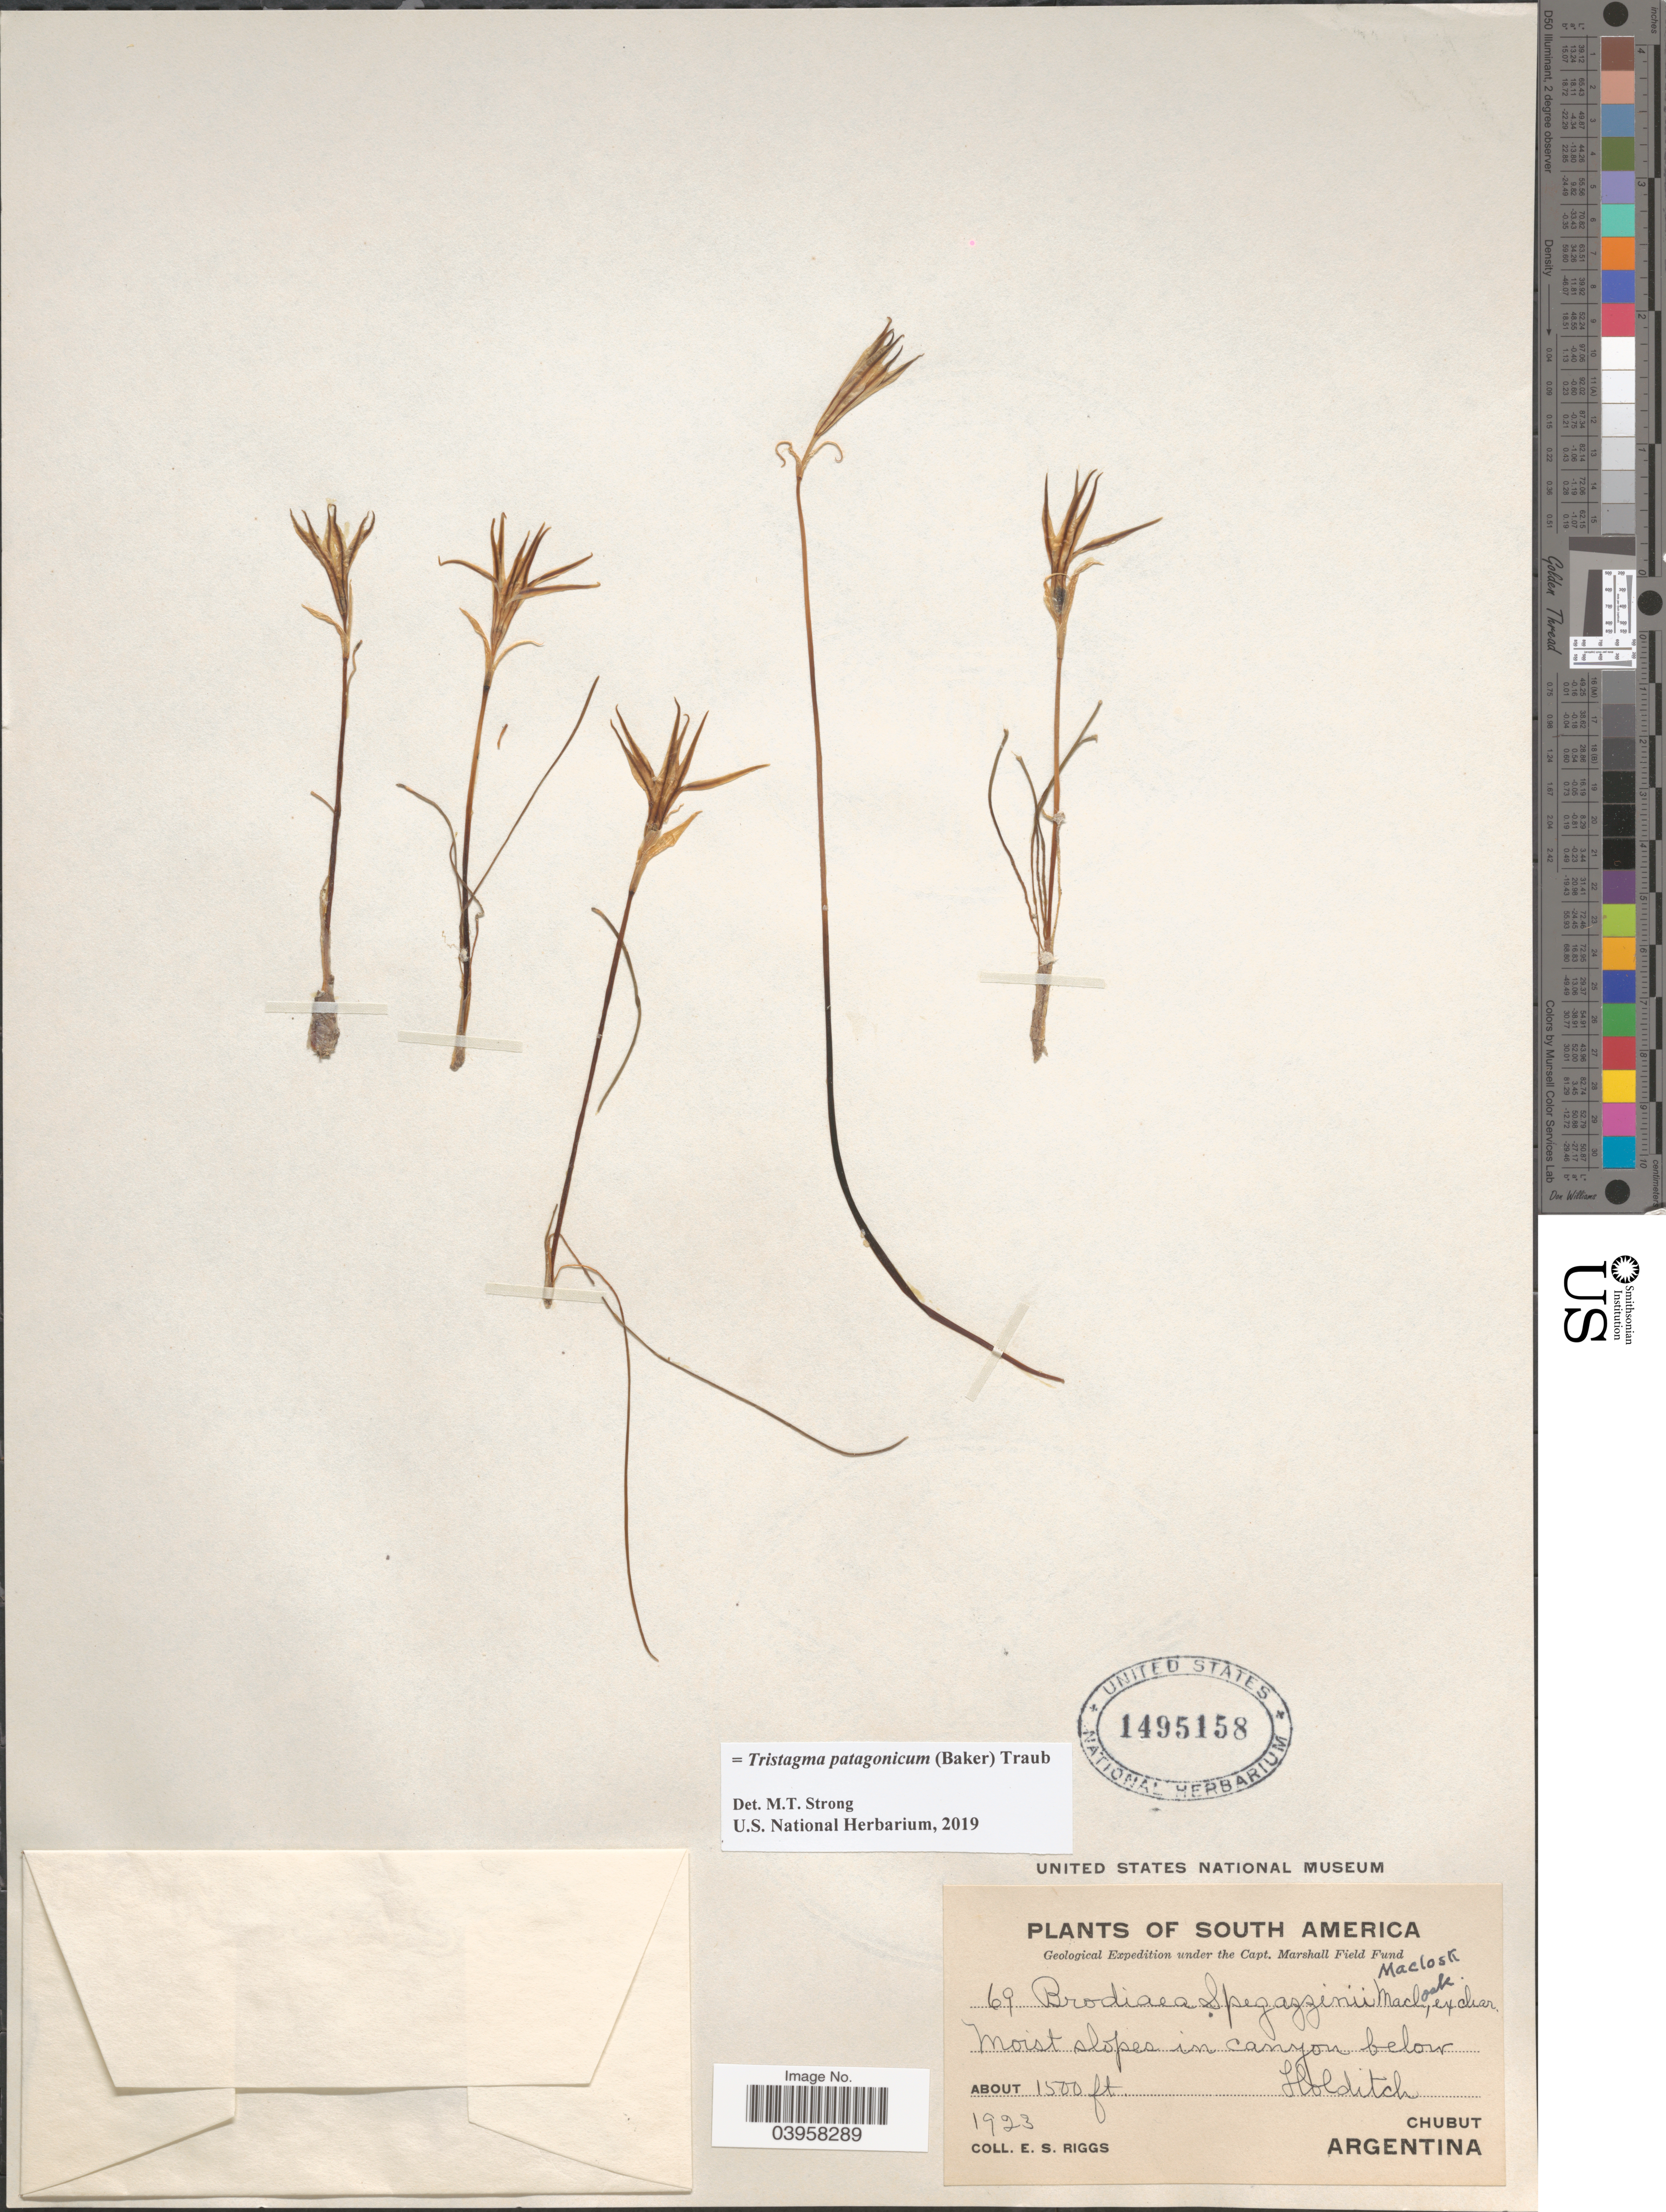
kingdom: Plantae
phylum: Tracheophyta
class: Liliopsida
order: Asparagales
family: Amaryllidaceae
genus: Tristagma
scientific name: Tristagma patagonicum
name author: (Baker) Traub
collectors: E. Riggs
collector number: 69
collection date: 1923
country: Argentina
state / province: Chubut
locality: Moist slopes in canyon below Holditch.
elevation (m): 457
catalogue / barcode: US 1495158